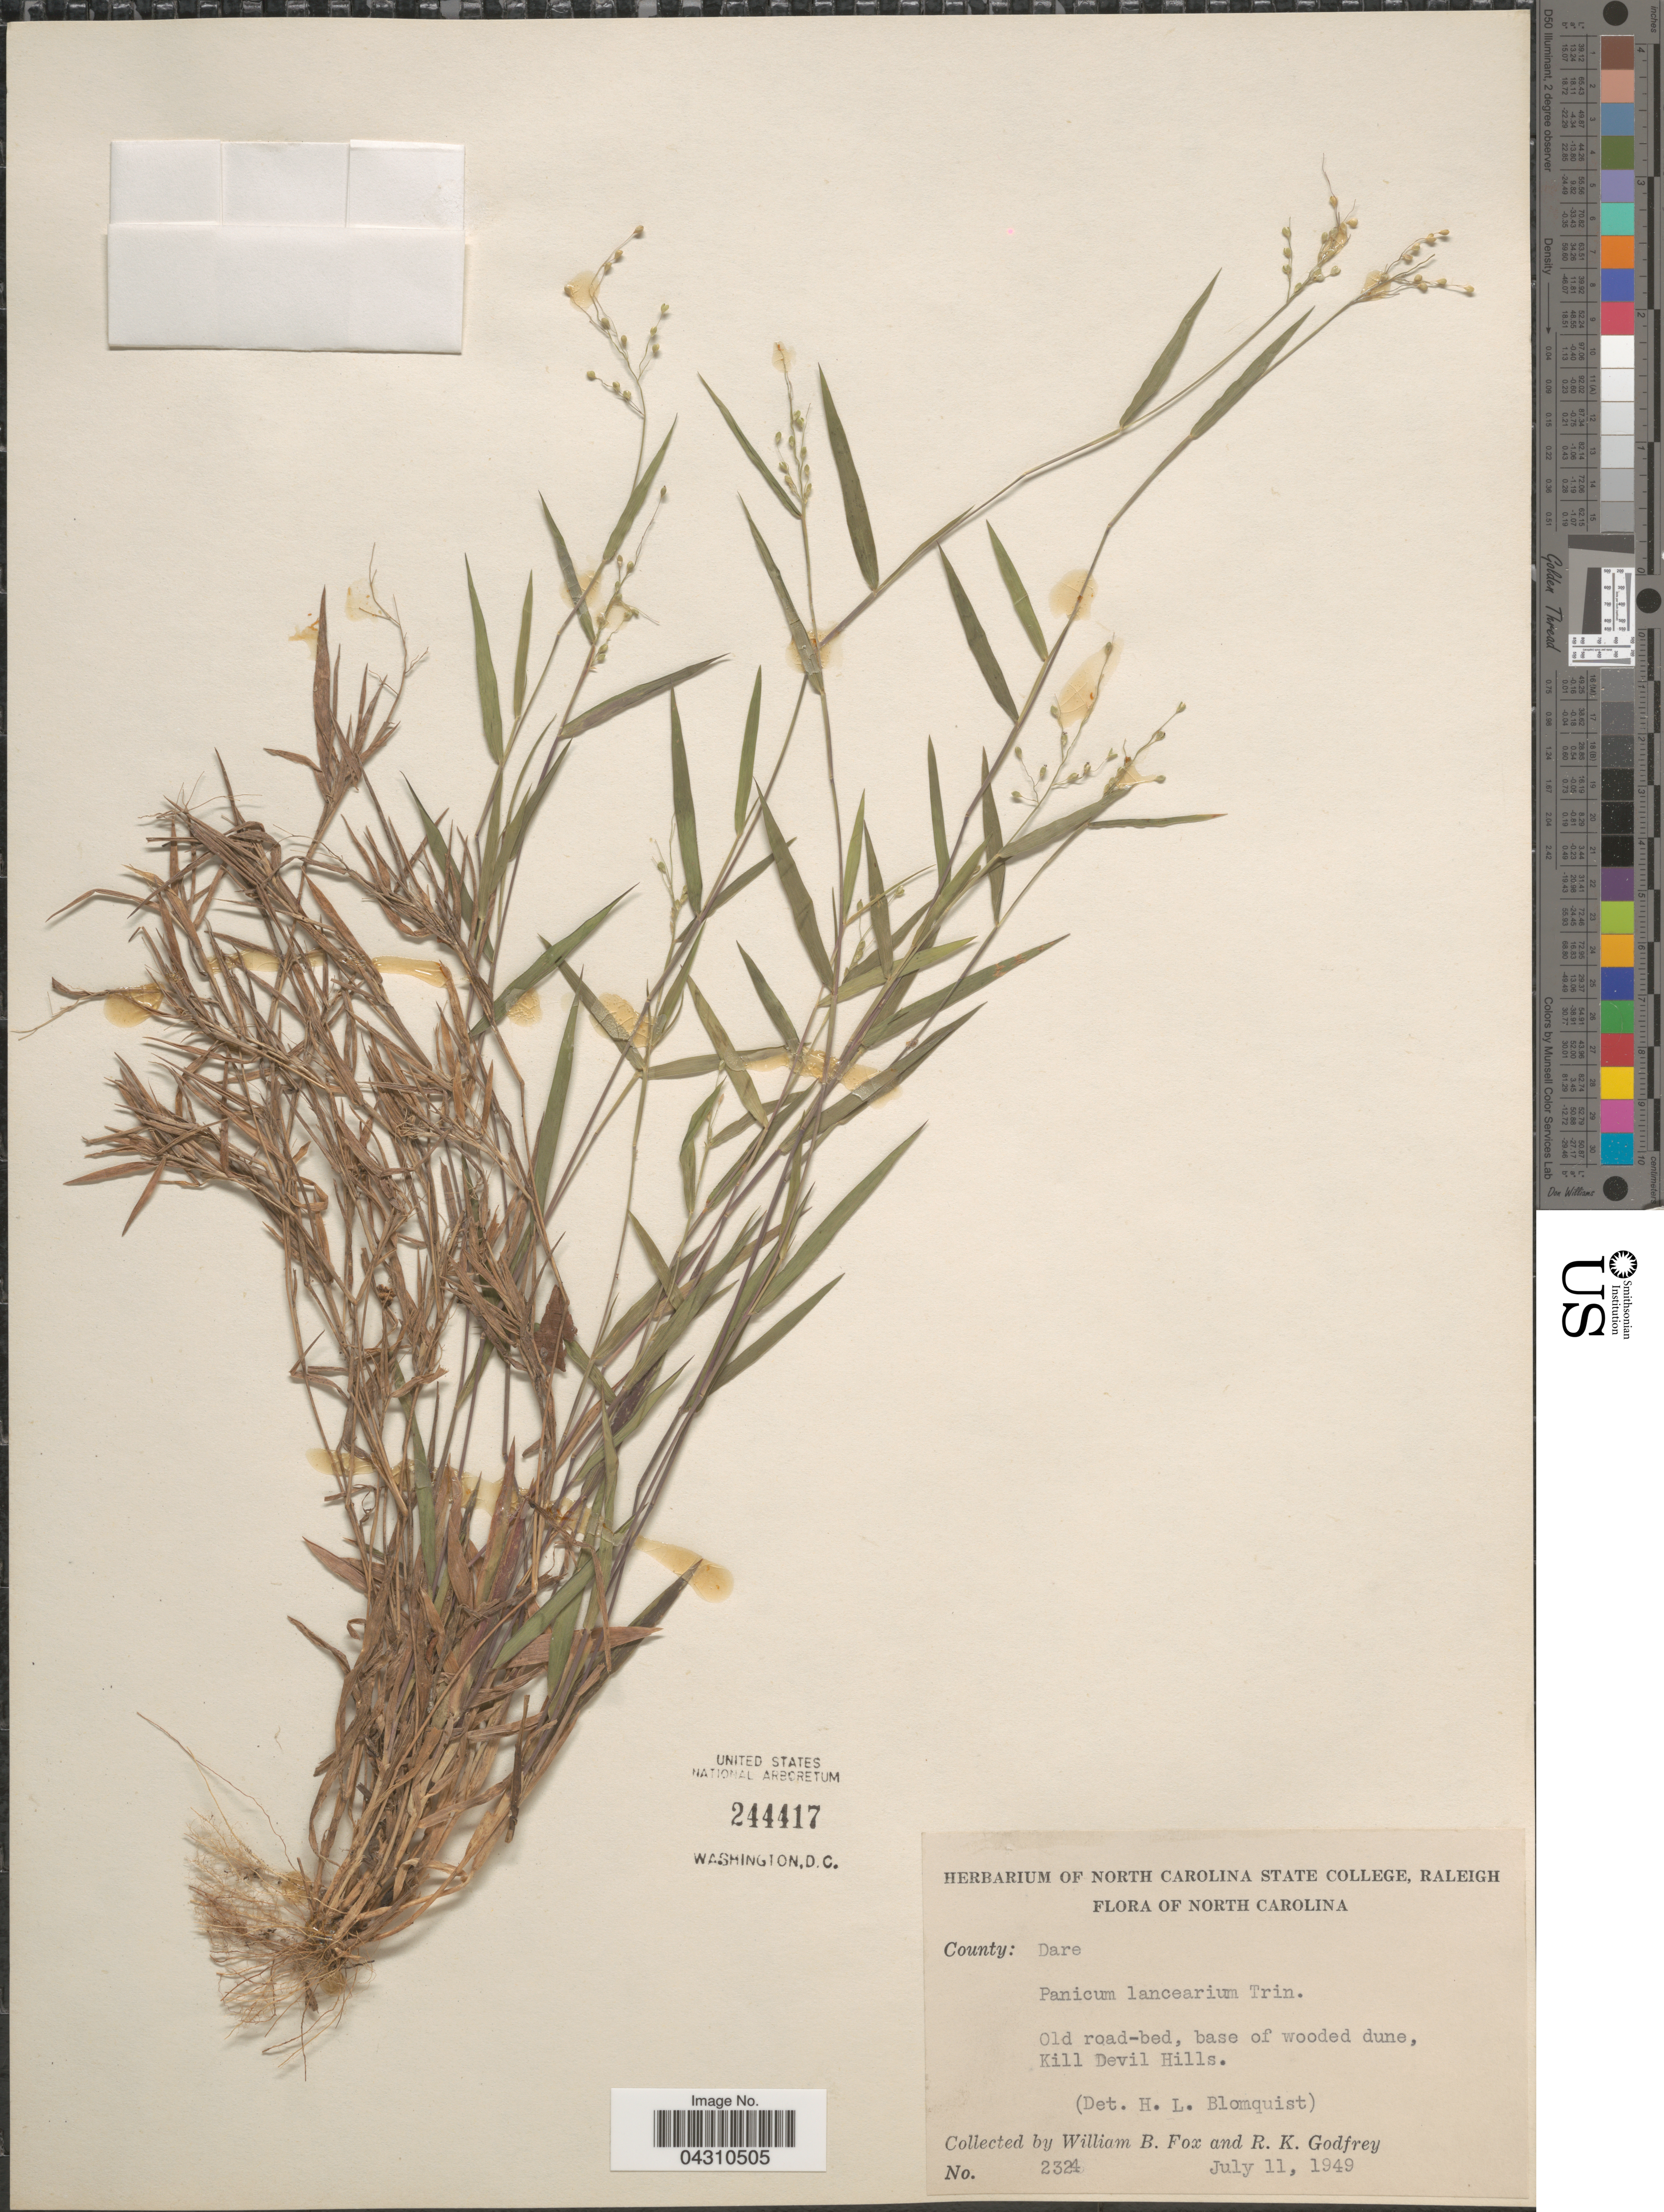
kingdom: Plantae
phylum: Tracheophyta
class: Liliopsida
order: Poales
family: Poaceae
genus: Dichanthelium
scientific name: Dichanthelium portoricense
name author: (Desv. ex Ham.) B.F. Hansen & Wunderlin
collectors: W. B. Fox & R. K. Godfrey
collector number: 2324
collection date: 1949-07-11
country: United States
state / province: North Carolina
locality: County: Dare. Old road-bed, base of wooded dune, Kill Devil Hills.